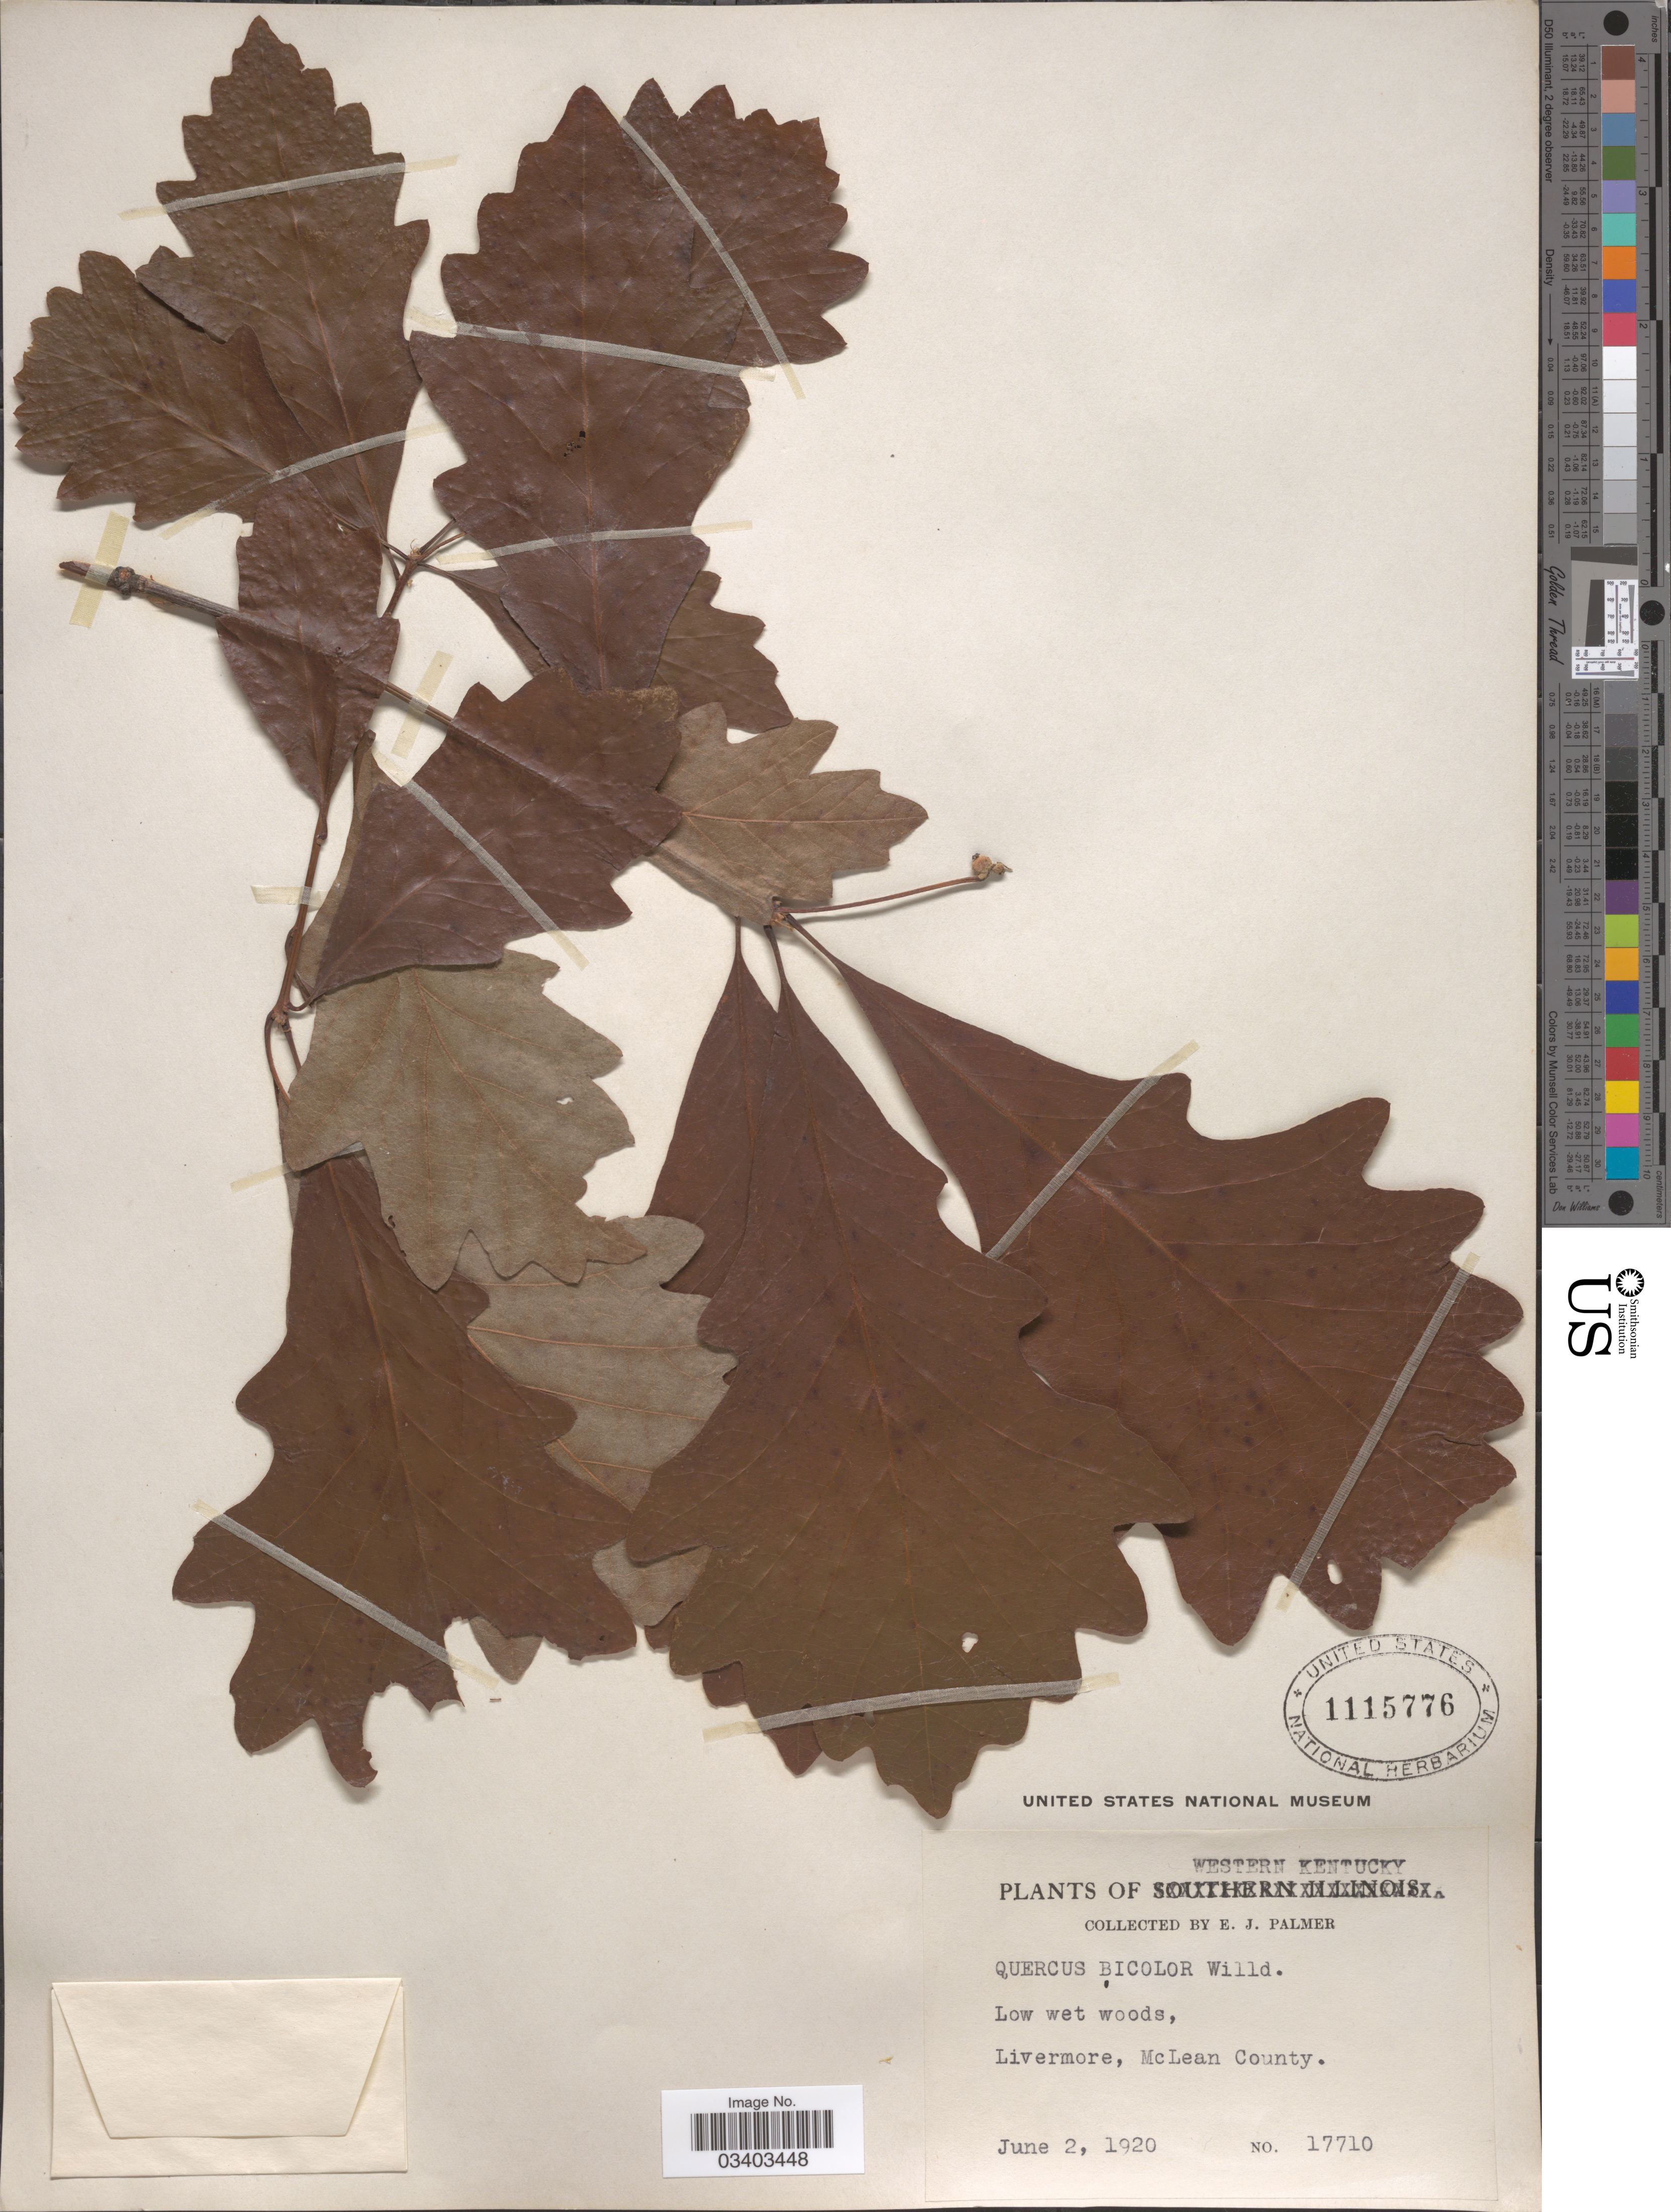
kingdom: Plantae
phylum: Tracheophyta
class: Magnoliopsida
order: Fagales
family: Fagaceae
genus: Quercus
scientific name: Quercus bicolor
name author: Willd.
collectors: E. J. Palmer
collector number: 17710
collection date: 1920-06-02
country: United States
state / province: Kentucky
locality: Western Kentucky. Livermore, McLean County.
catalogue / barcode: US 1115776